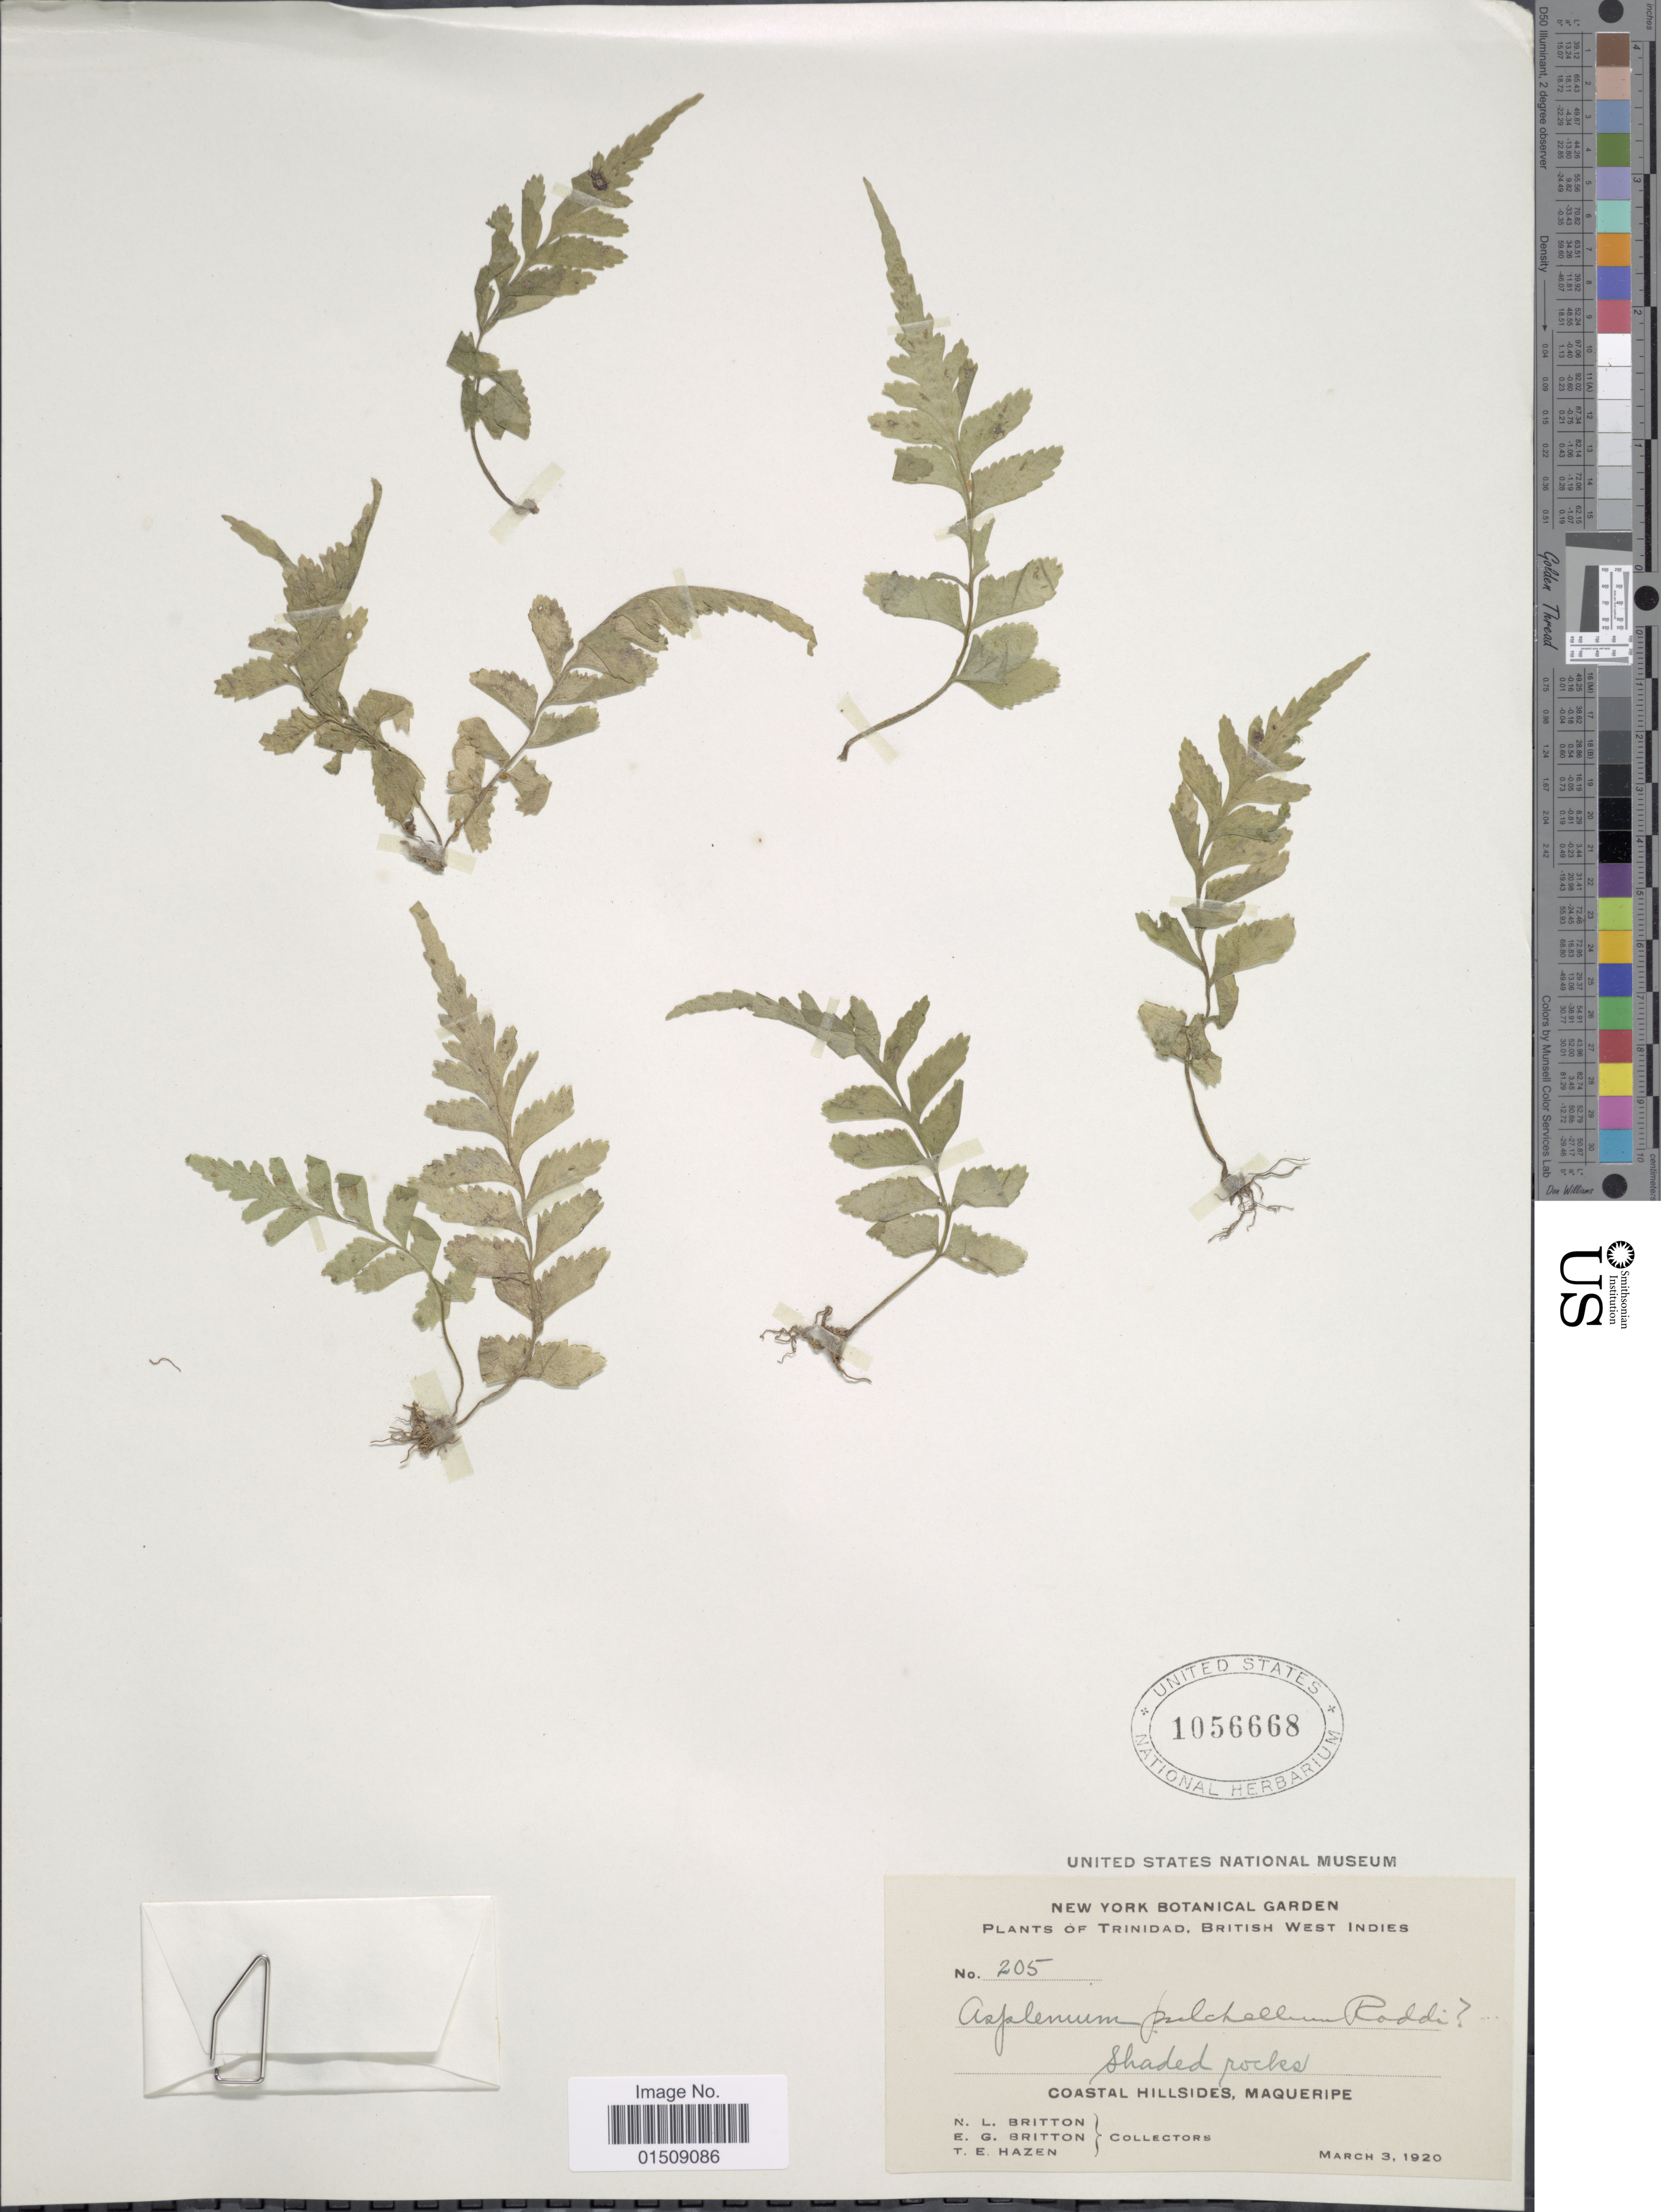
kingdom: Plantae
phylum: Tracheophyta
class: Polypodiopsida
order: Polypodiales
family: Aspleniaceae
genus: Asplenium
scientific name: Asplenium laetum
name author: Sw.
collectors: N. Britton, E. G. Britton & T. E. Hazen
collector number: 205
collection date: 1920-03-03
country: Trinidad and Tobago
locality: Trinidad, British West Indies, Coastal Hillsides, Maqueripe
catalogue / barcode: US 1056668